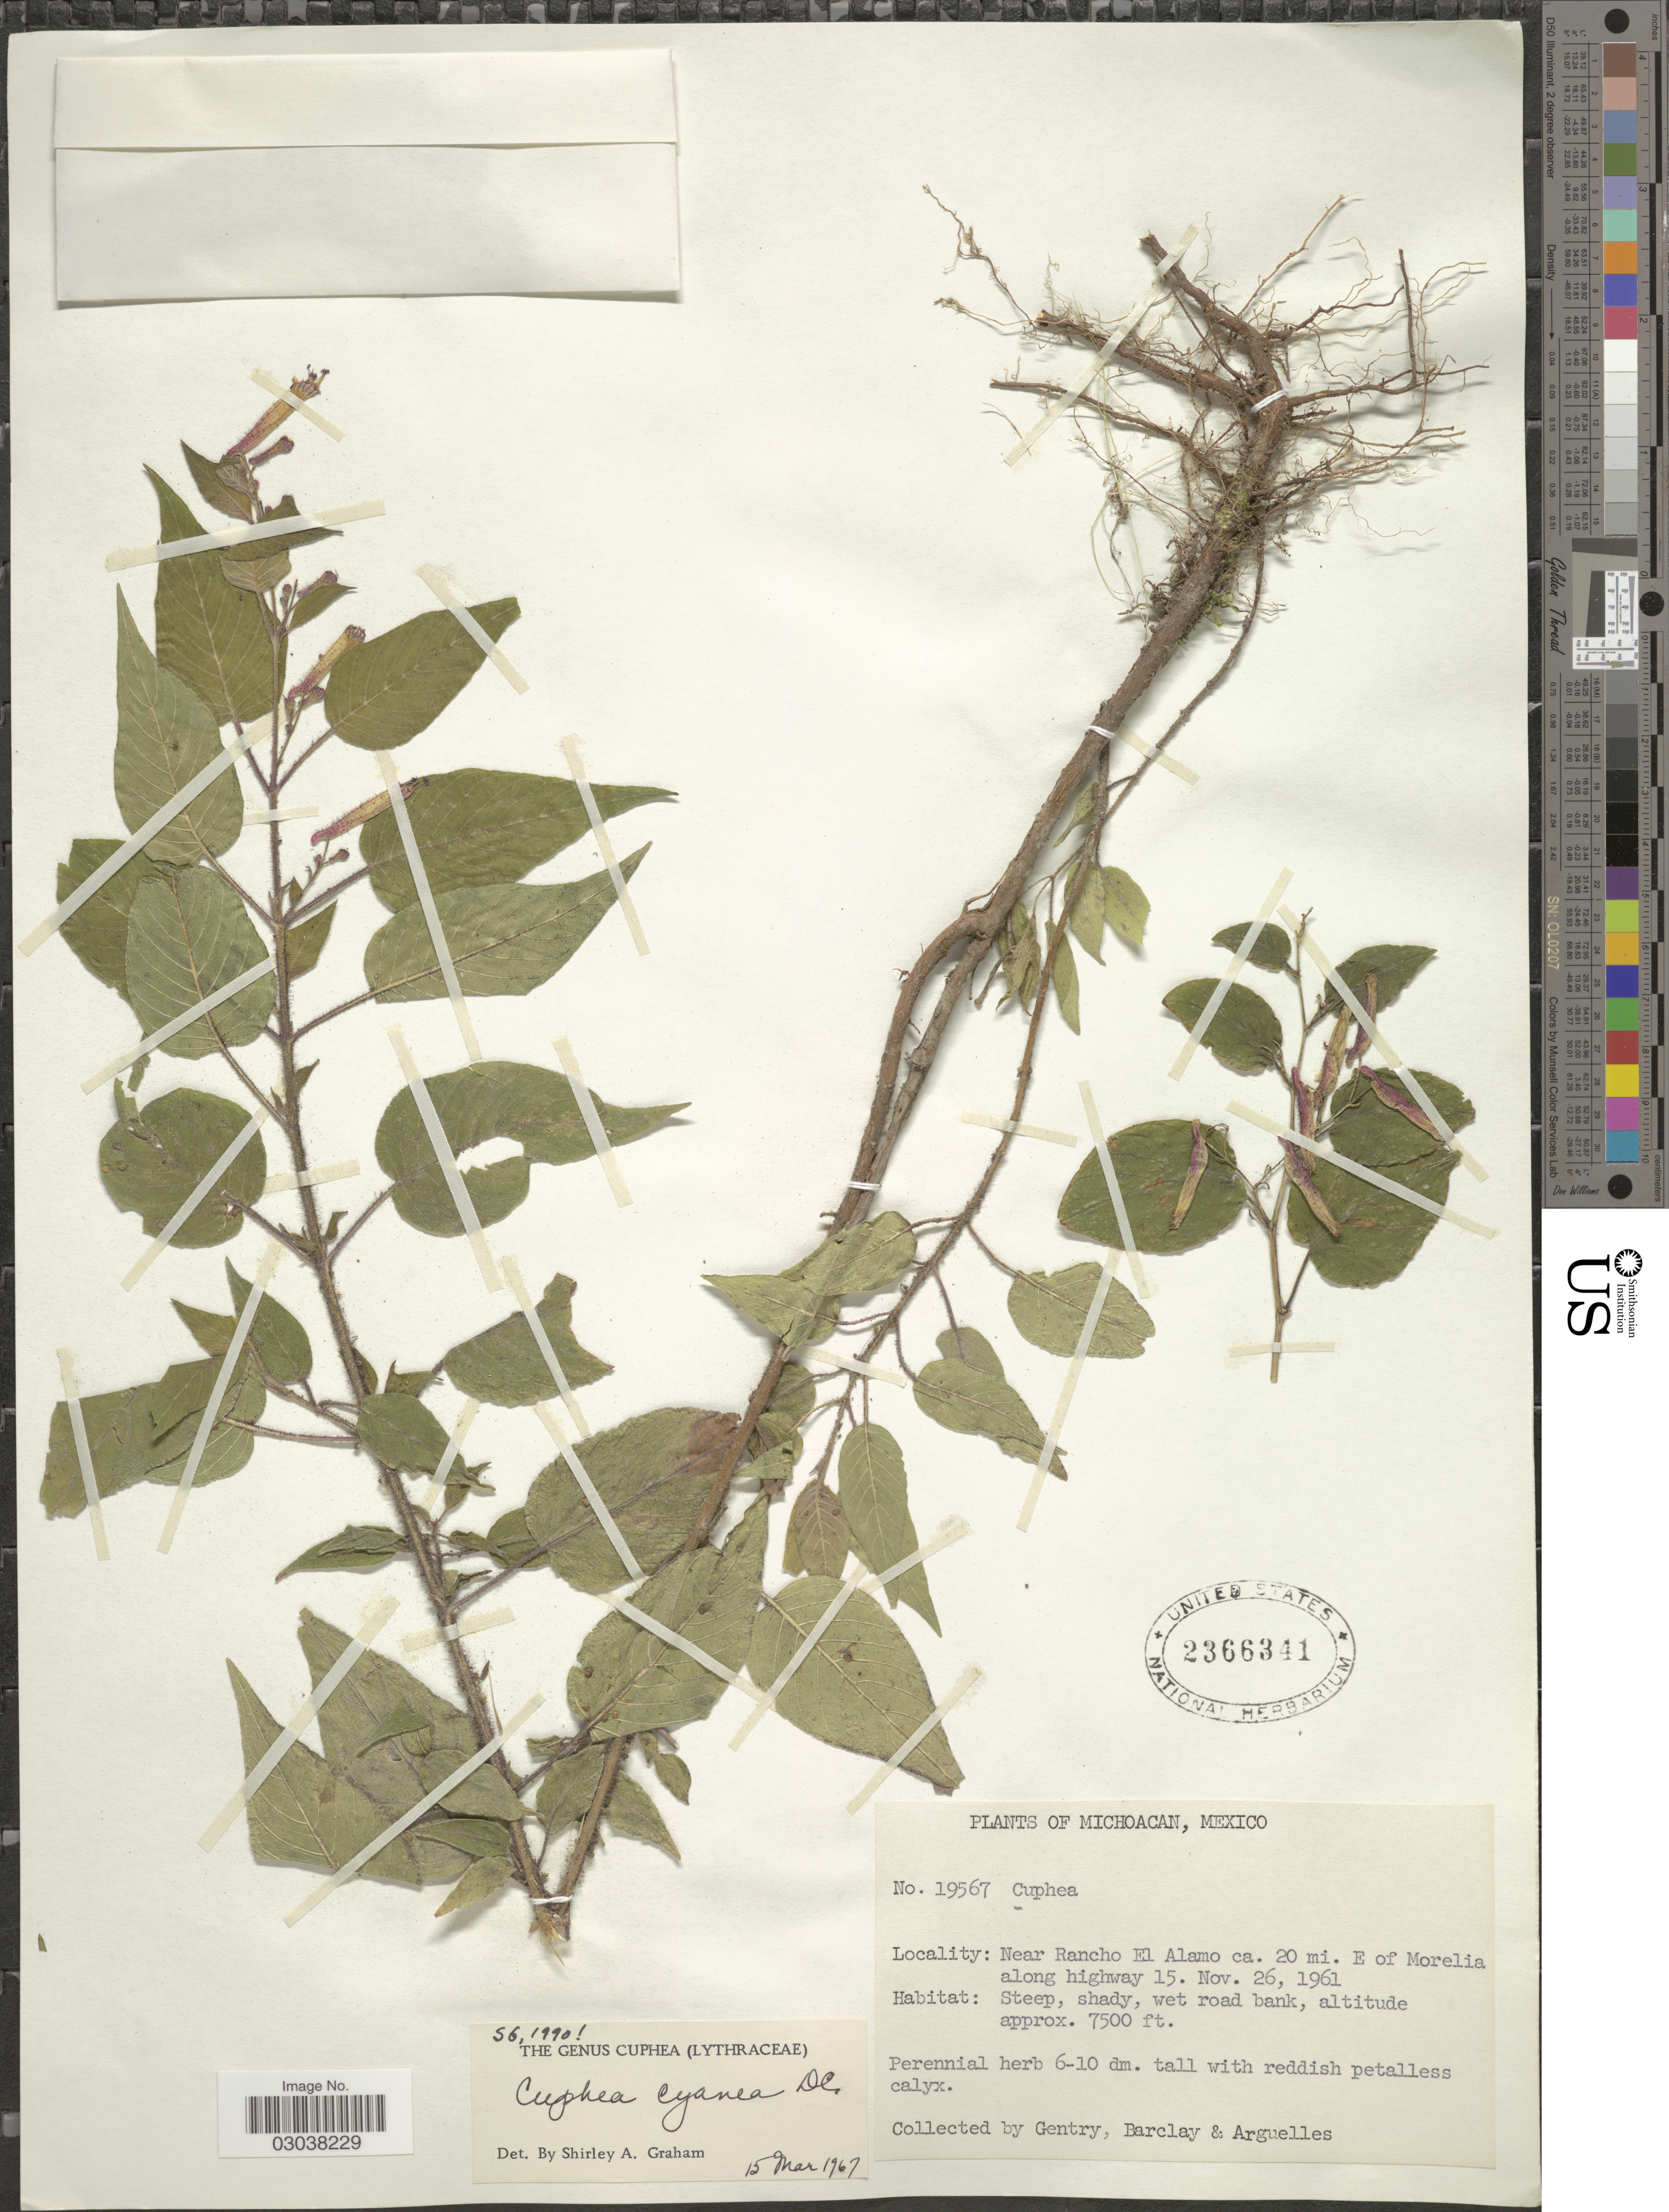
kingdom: Plantae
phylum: Tracheophyta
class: Magnoliopsida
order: Myrtales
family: Lythraceae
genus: Cuphea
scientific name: Cuphea cyanea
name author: DC.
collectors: Gentry, --, -- Barclay & Arguelles, --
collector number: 19567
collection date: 1961-11-26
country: Mexico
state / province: Michoacán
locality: Near Rancho El Alamo ca. 20 mi. E of Morelia along highway 15.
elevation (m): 2286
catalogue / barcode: US 2366341